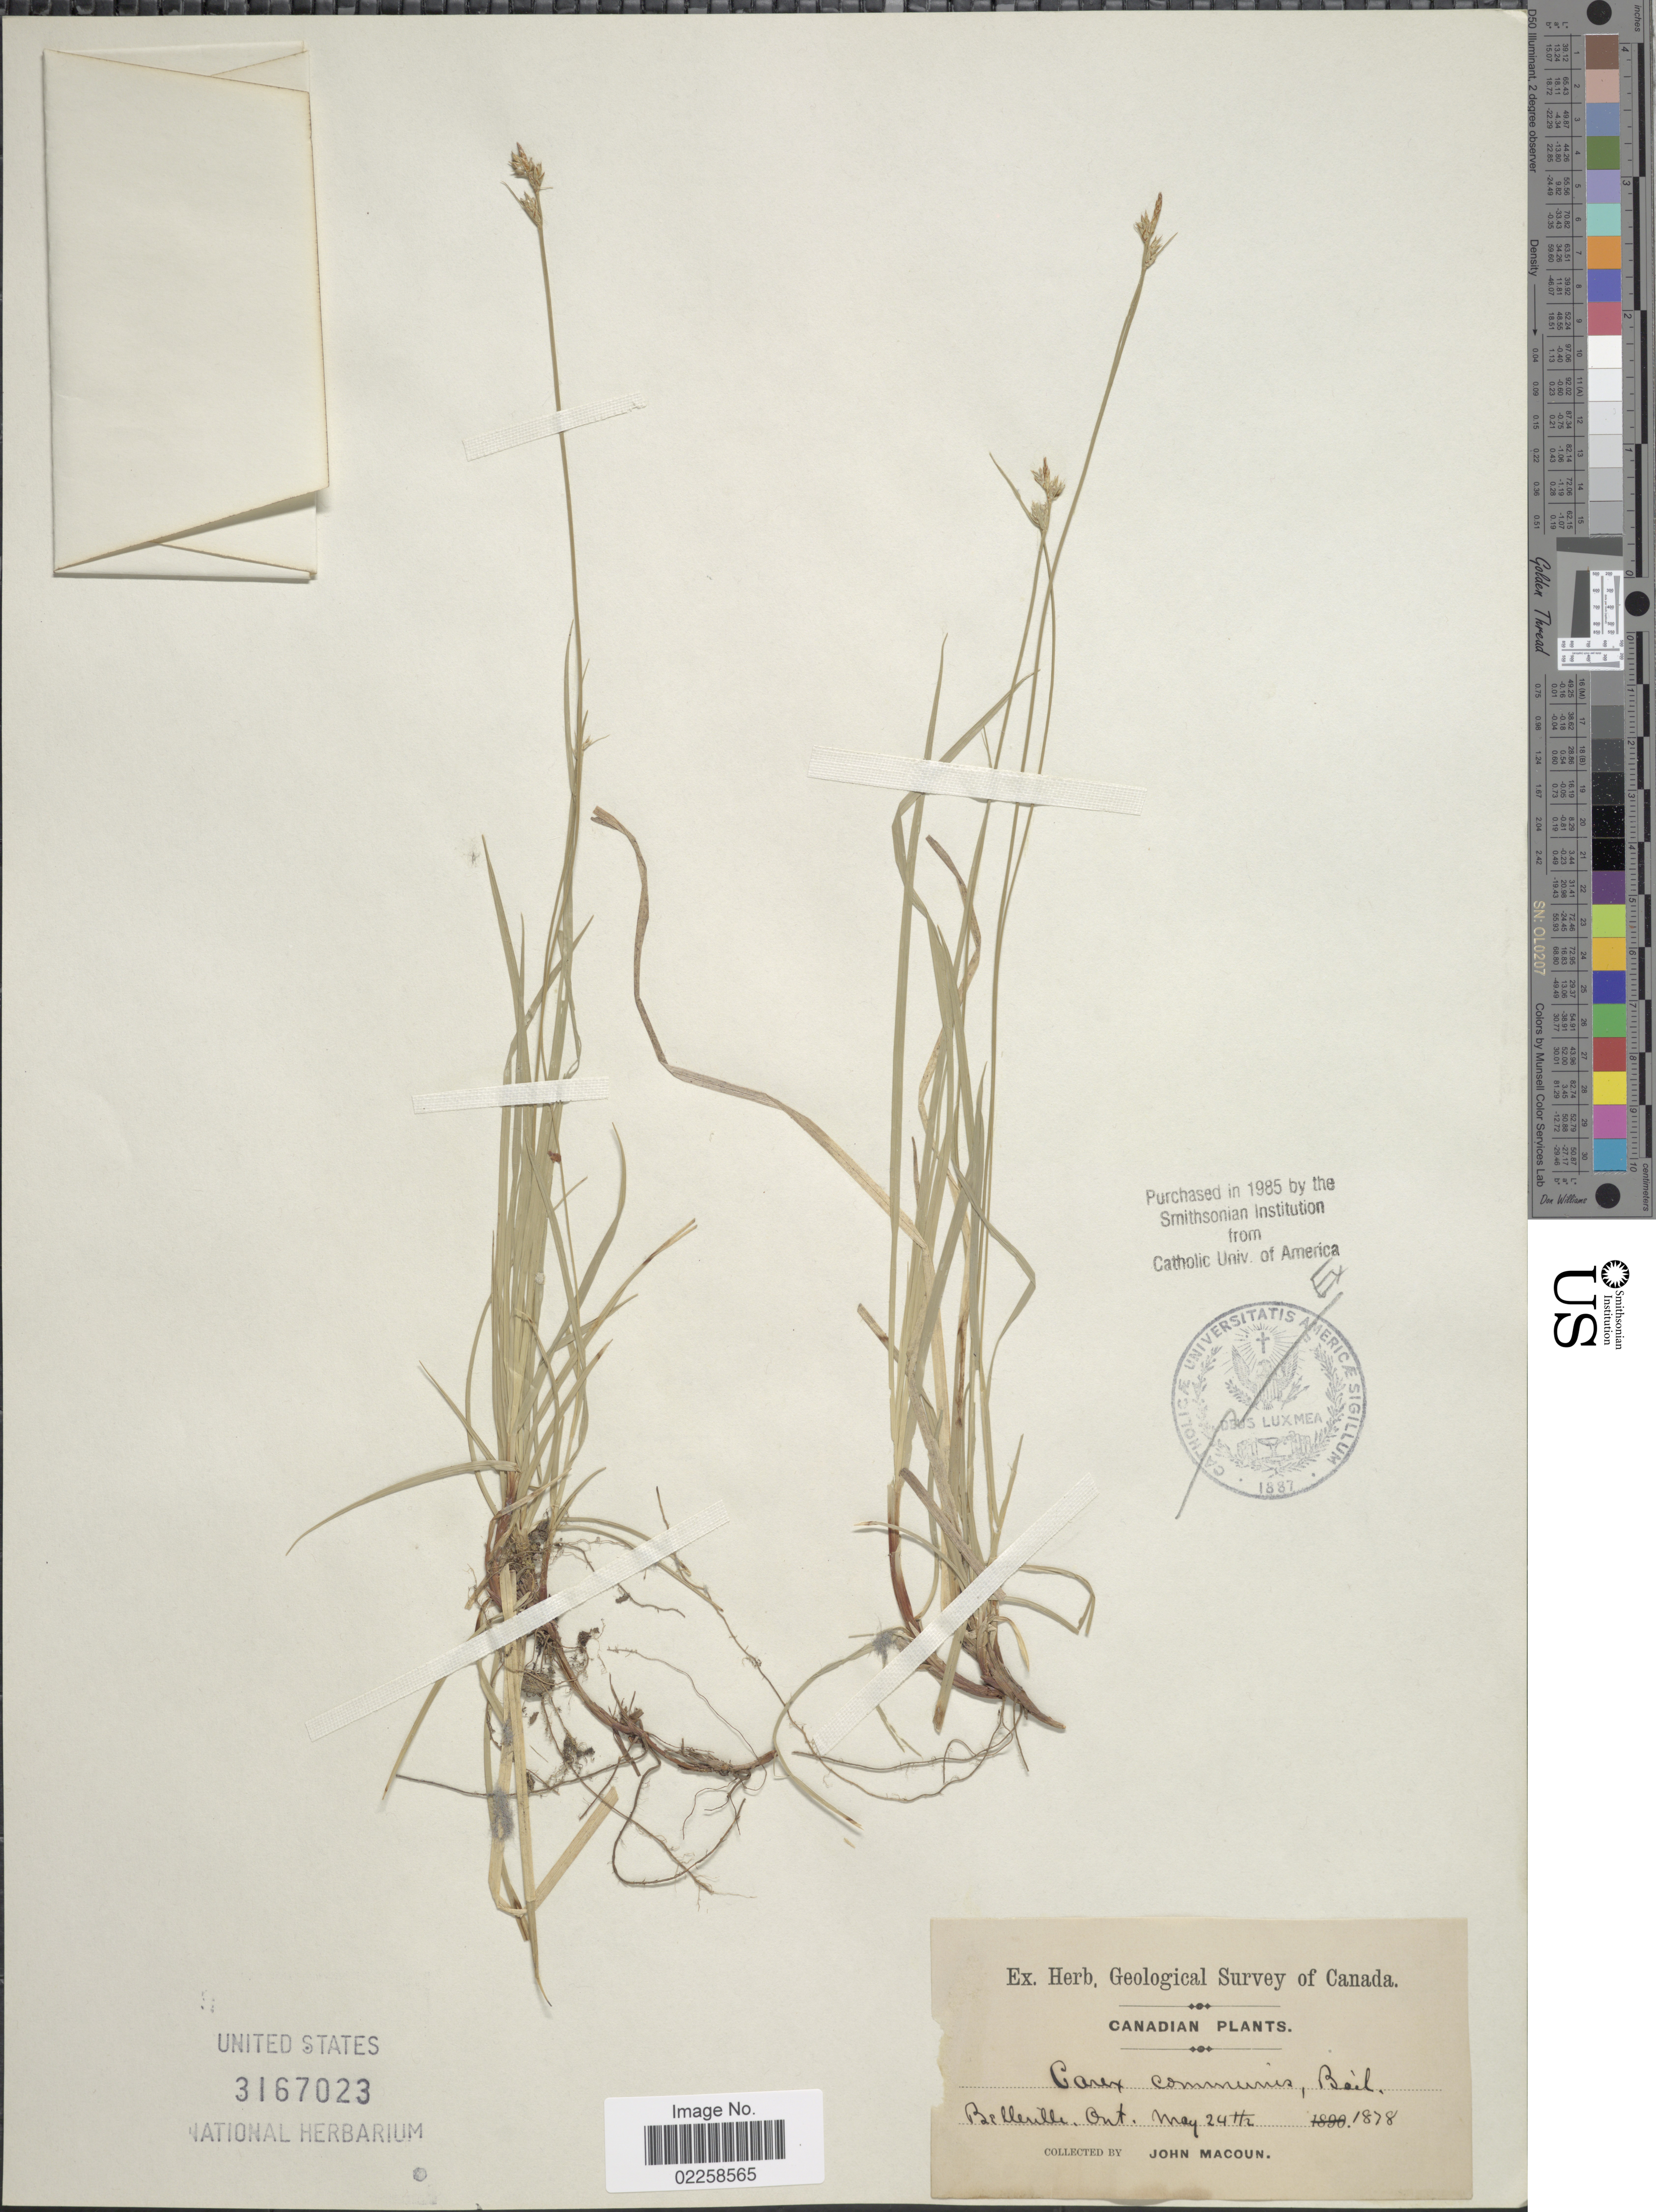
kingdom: Plantae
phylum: Tracheophyta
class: Liliopsida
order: Poales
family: Cyperaceae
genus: Carex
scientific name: Carex communis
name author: L.H. Bailey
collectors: J. Macoun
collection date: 1878-05-24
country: Canada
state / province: Ontario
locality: Belleville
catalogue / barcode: US 3167023